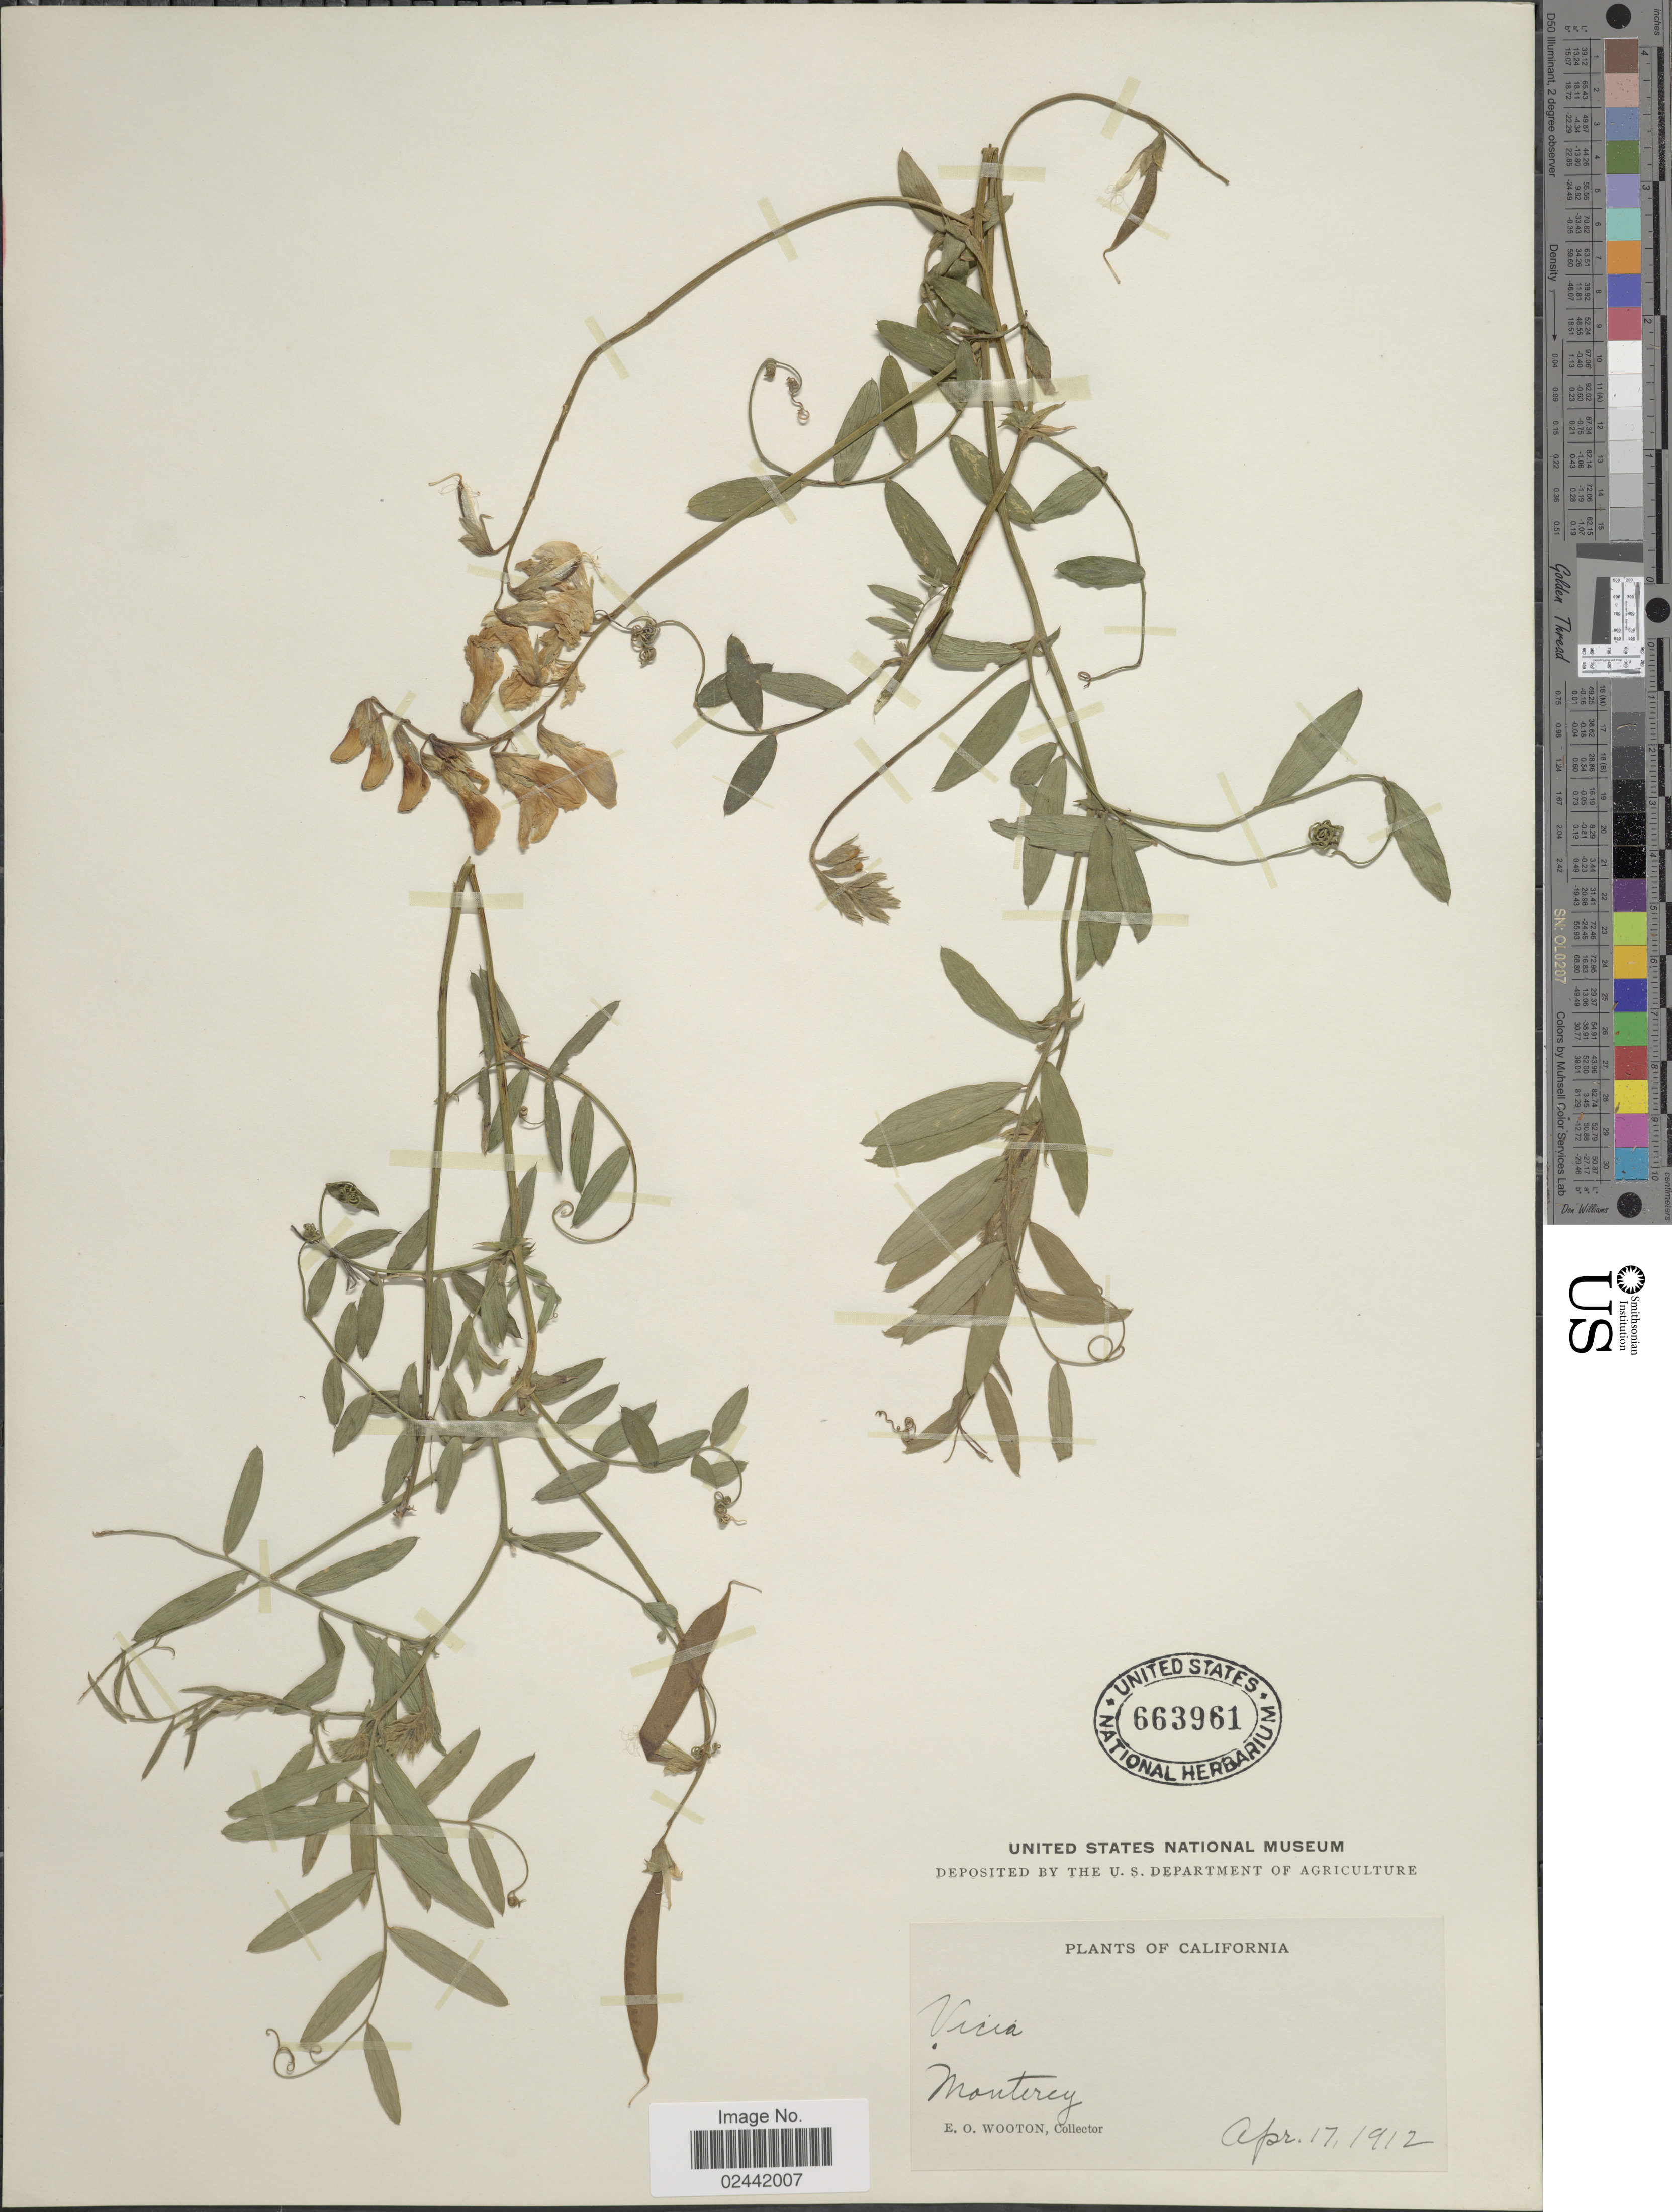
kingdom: Plantae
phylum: Tracheophyta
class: Magnoliopsida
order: Fabales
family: Fabaceae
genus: Lathyrus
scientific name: Lathyrus violaceus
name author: Greene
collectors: E. O. Wooton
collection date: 1912-04-17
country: United States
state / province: California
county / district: Monterey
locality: Monterey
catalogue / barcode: US 663961